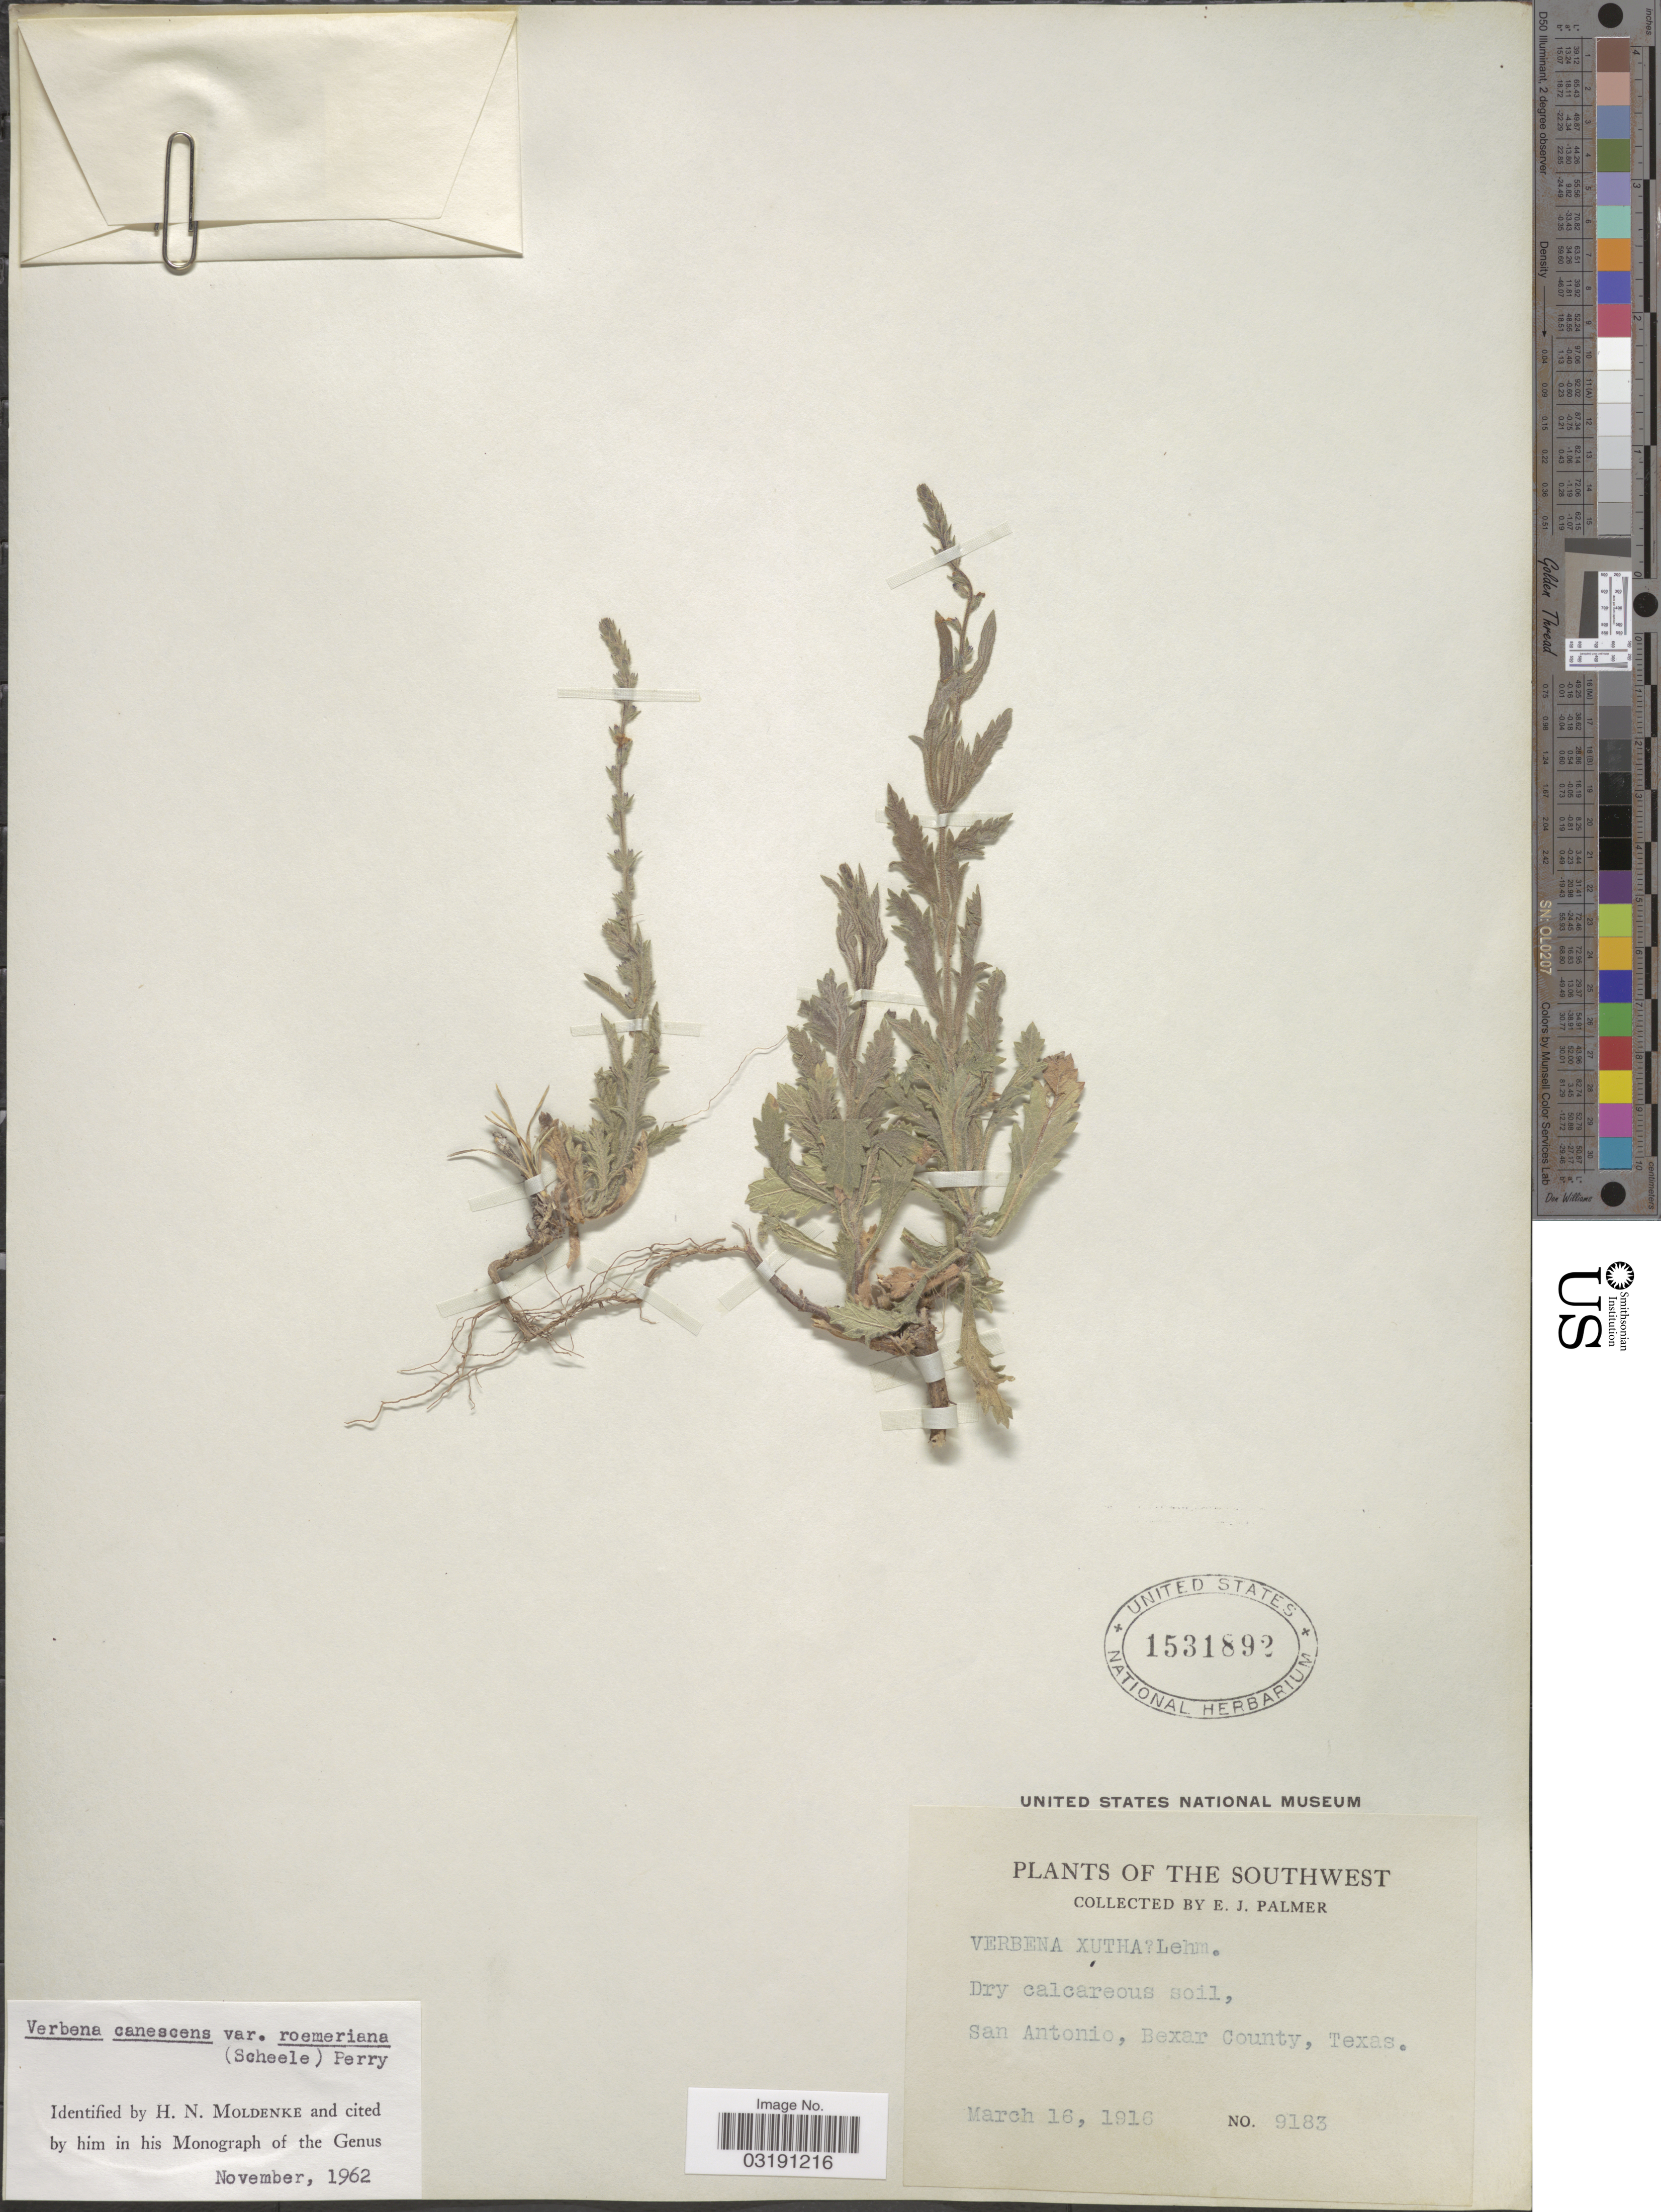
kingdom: Plantae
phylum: Tracheophyta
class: Magnoliopsida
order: Lamiales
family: Verbenaceae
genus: Verbena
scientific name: Verbena canescens var. roemeriana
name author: (Scheele) L.M. Perry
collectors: E. J. Palmer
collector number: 9183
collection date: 1916-03-16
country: United States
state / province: Texas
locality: The Southwest. San Antonio, Bexar County.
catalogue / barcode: US 1531892